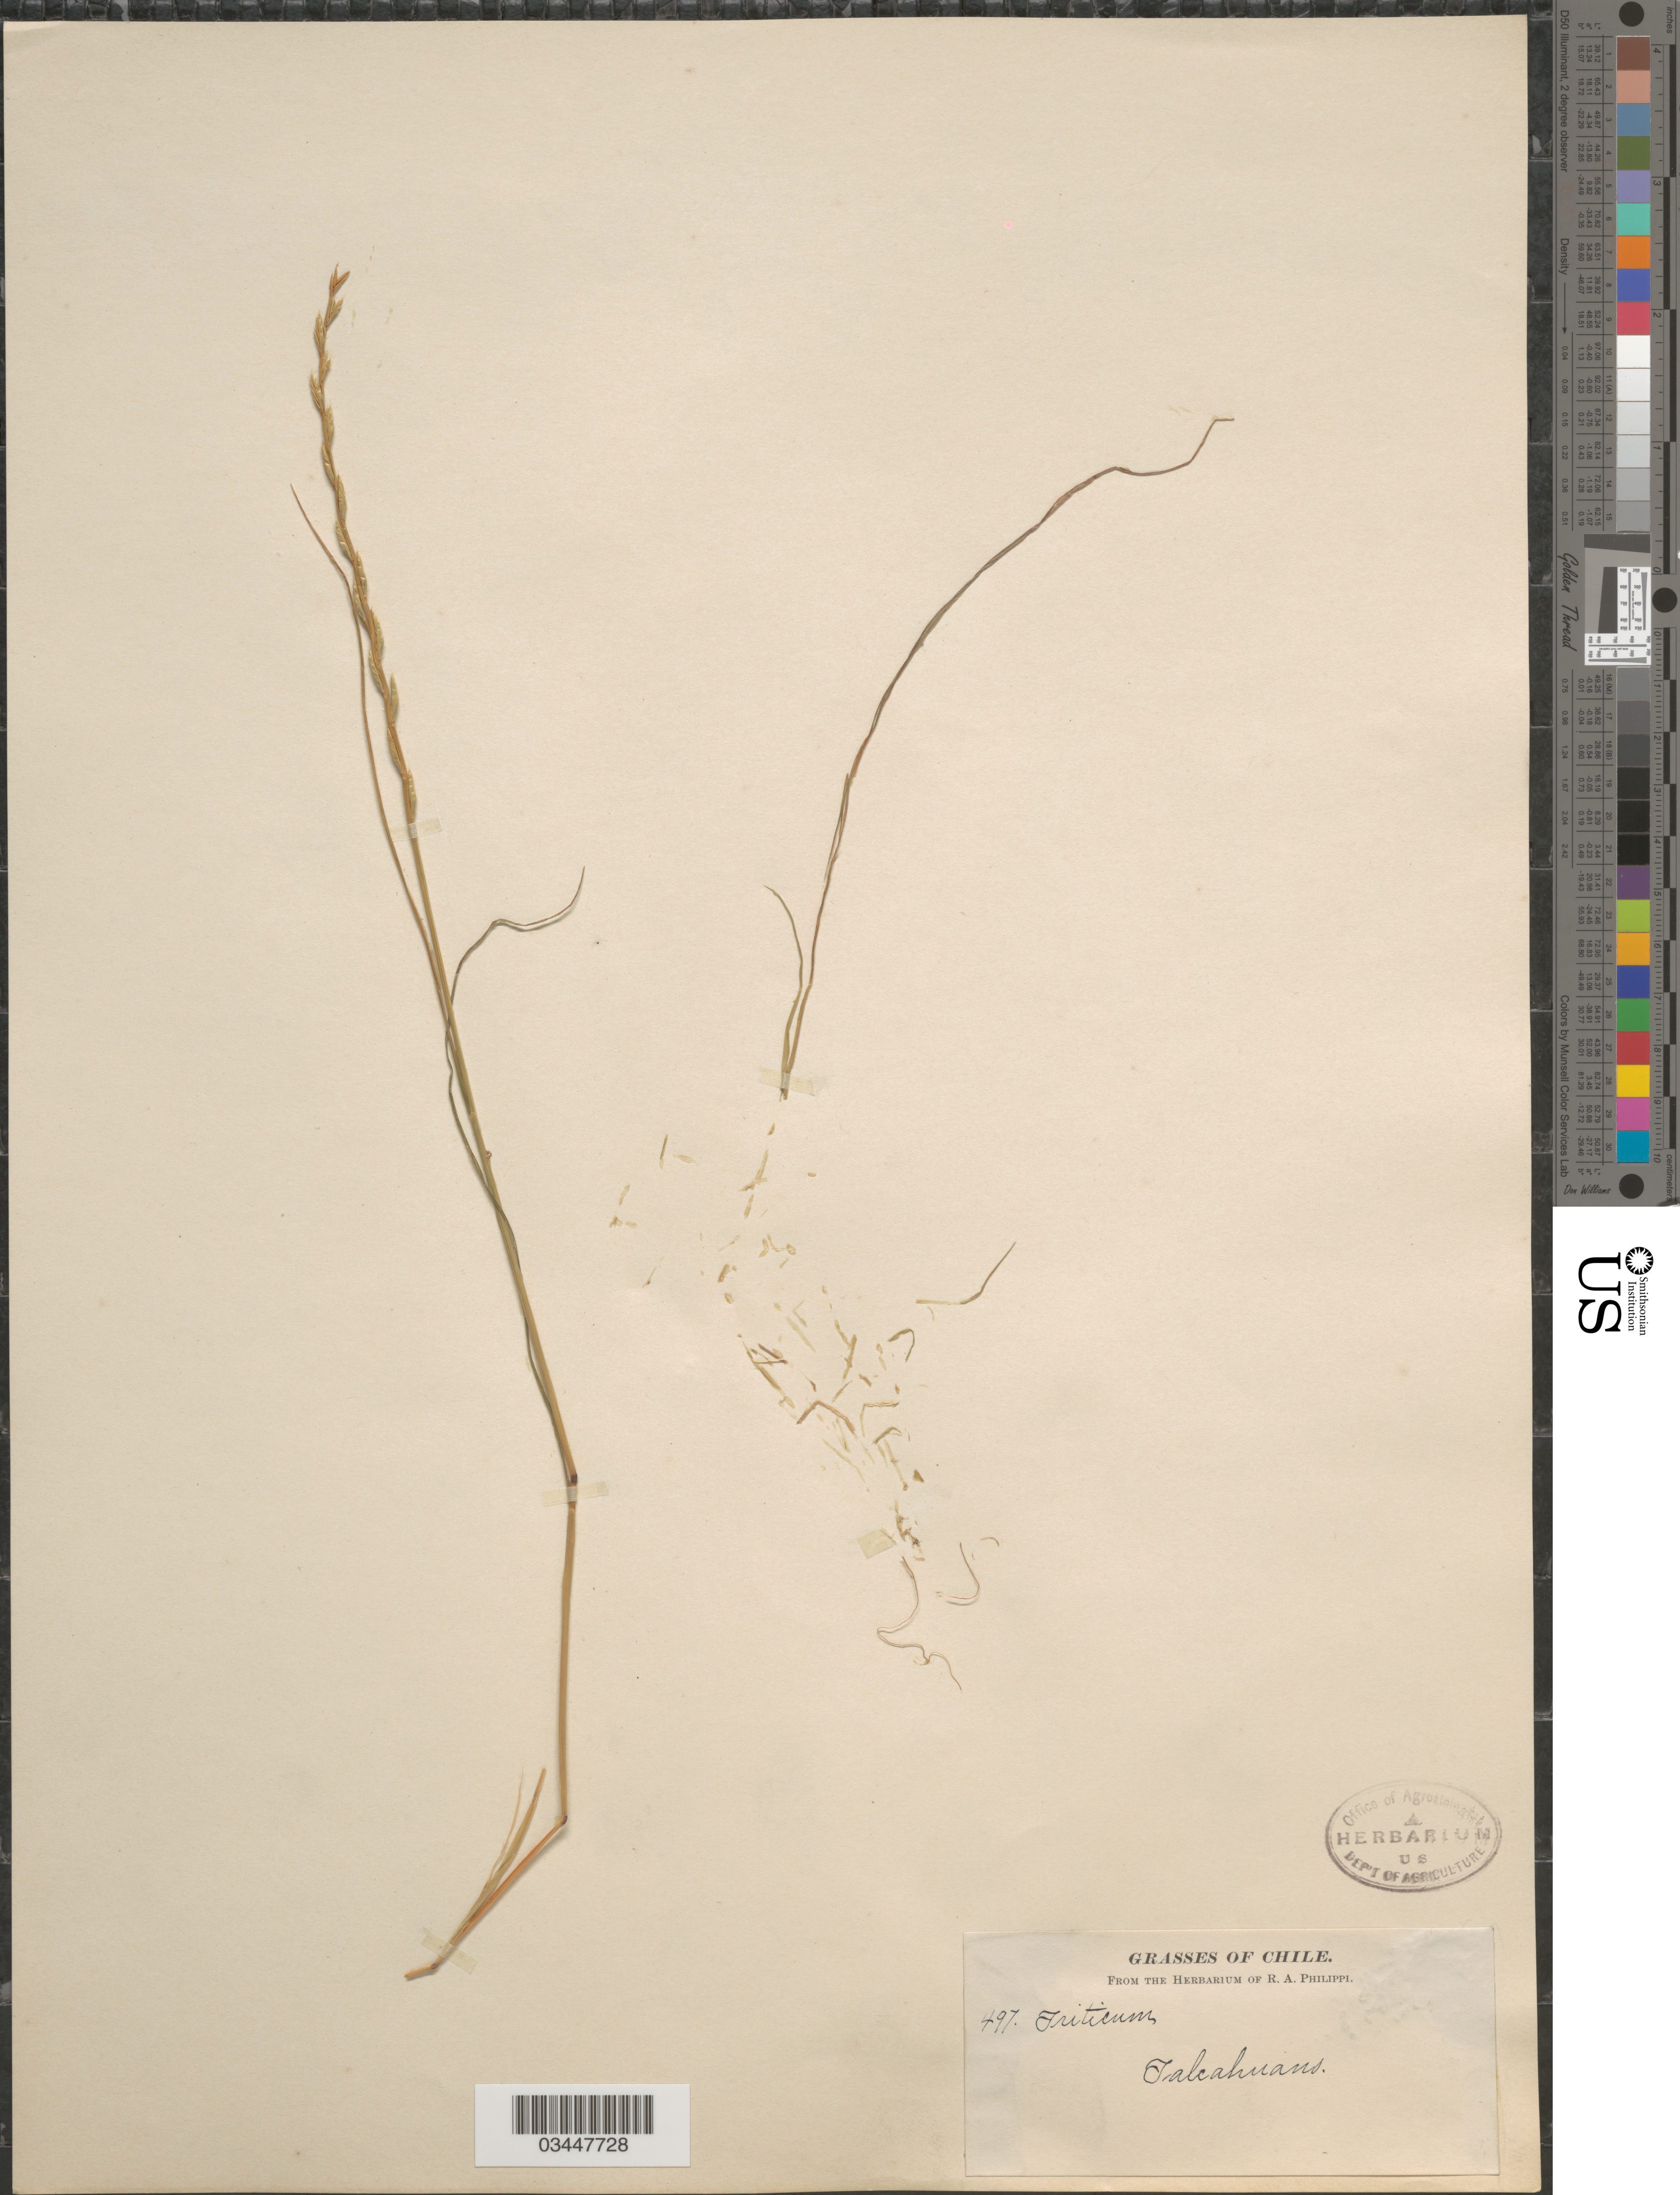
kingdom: Plantae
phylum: Tracheophyta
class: Liliopsida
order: Poales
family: Poaceae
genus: Triticum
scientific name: Triticum aestivum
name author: L.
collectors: ex. herb. R.A. Philippi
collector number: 497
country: Chile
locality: Talcahuans.